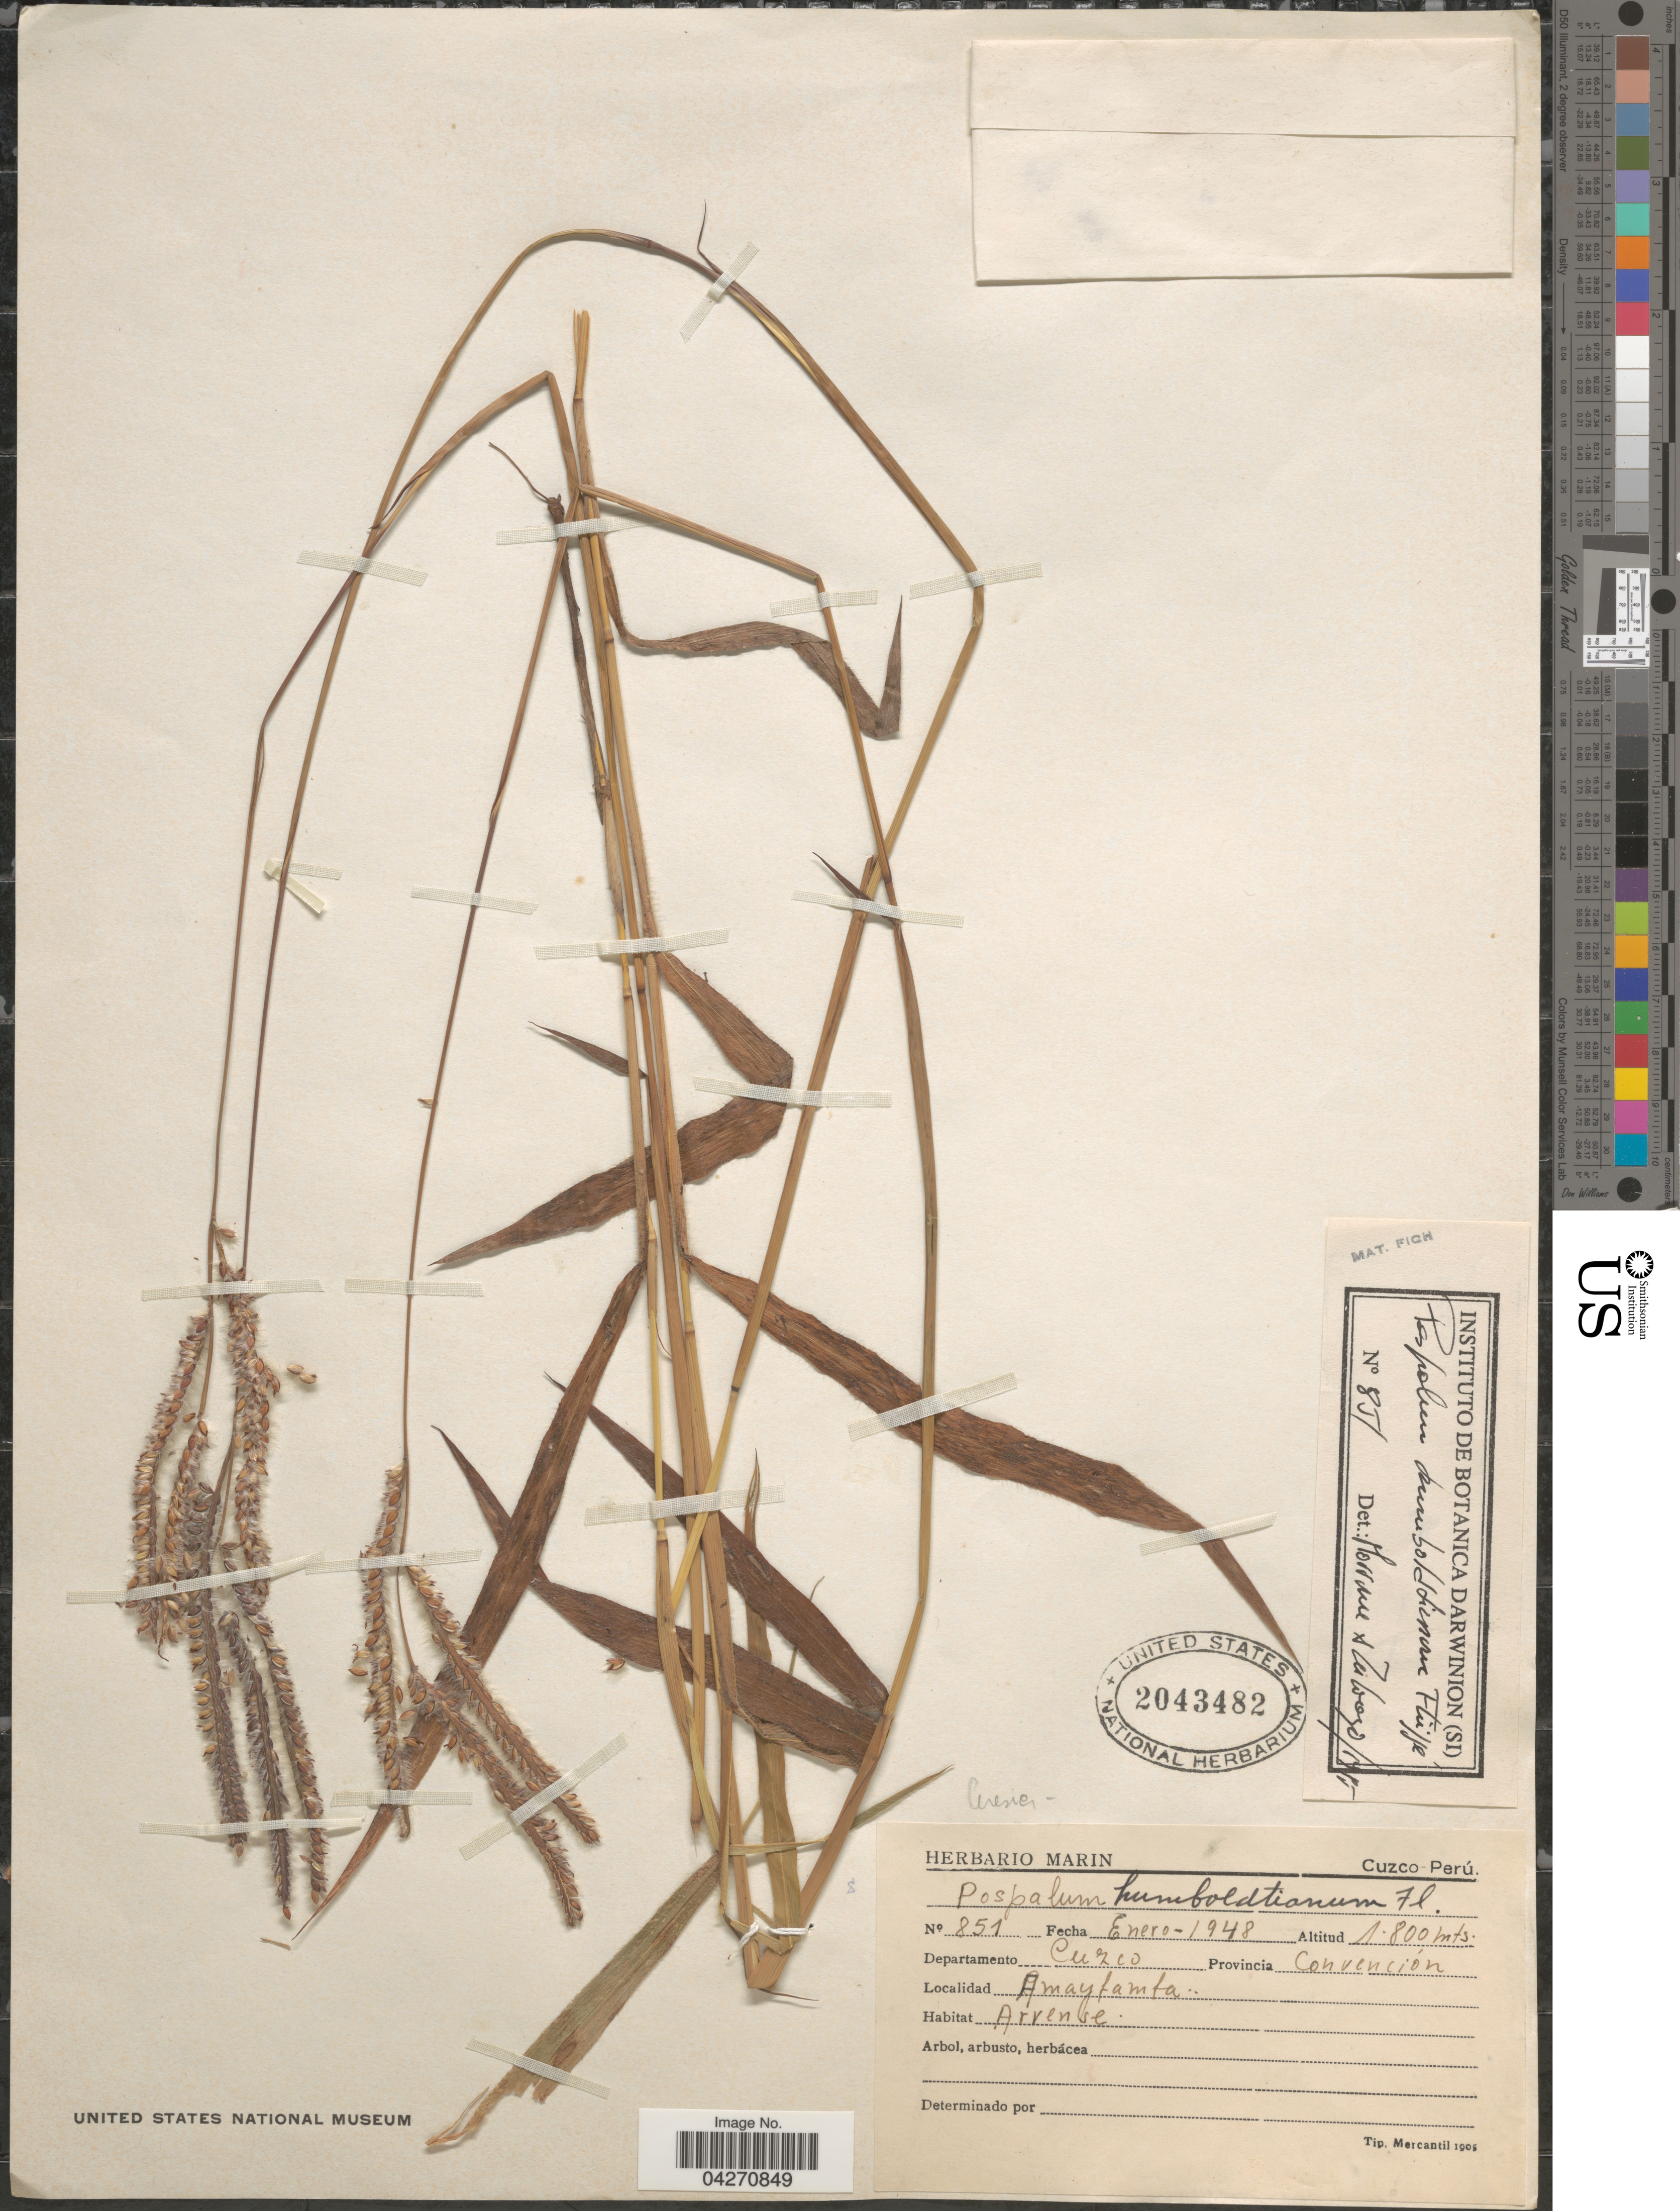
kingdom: Plantae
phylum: Tracheophyta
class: Liliopsida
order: Poales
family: Poaceae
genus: Paspalum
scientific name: Paspalum humboldtianum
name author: Flüggé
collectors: ex herb. Marin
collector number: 851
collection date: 1948-01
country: Peru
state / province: Cusco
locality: Departamento Cuzco. Provincia Convención. Amaybamba.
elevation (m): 1800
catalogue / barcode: US 2043482